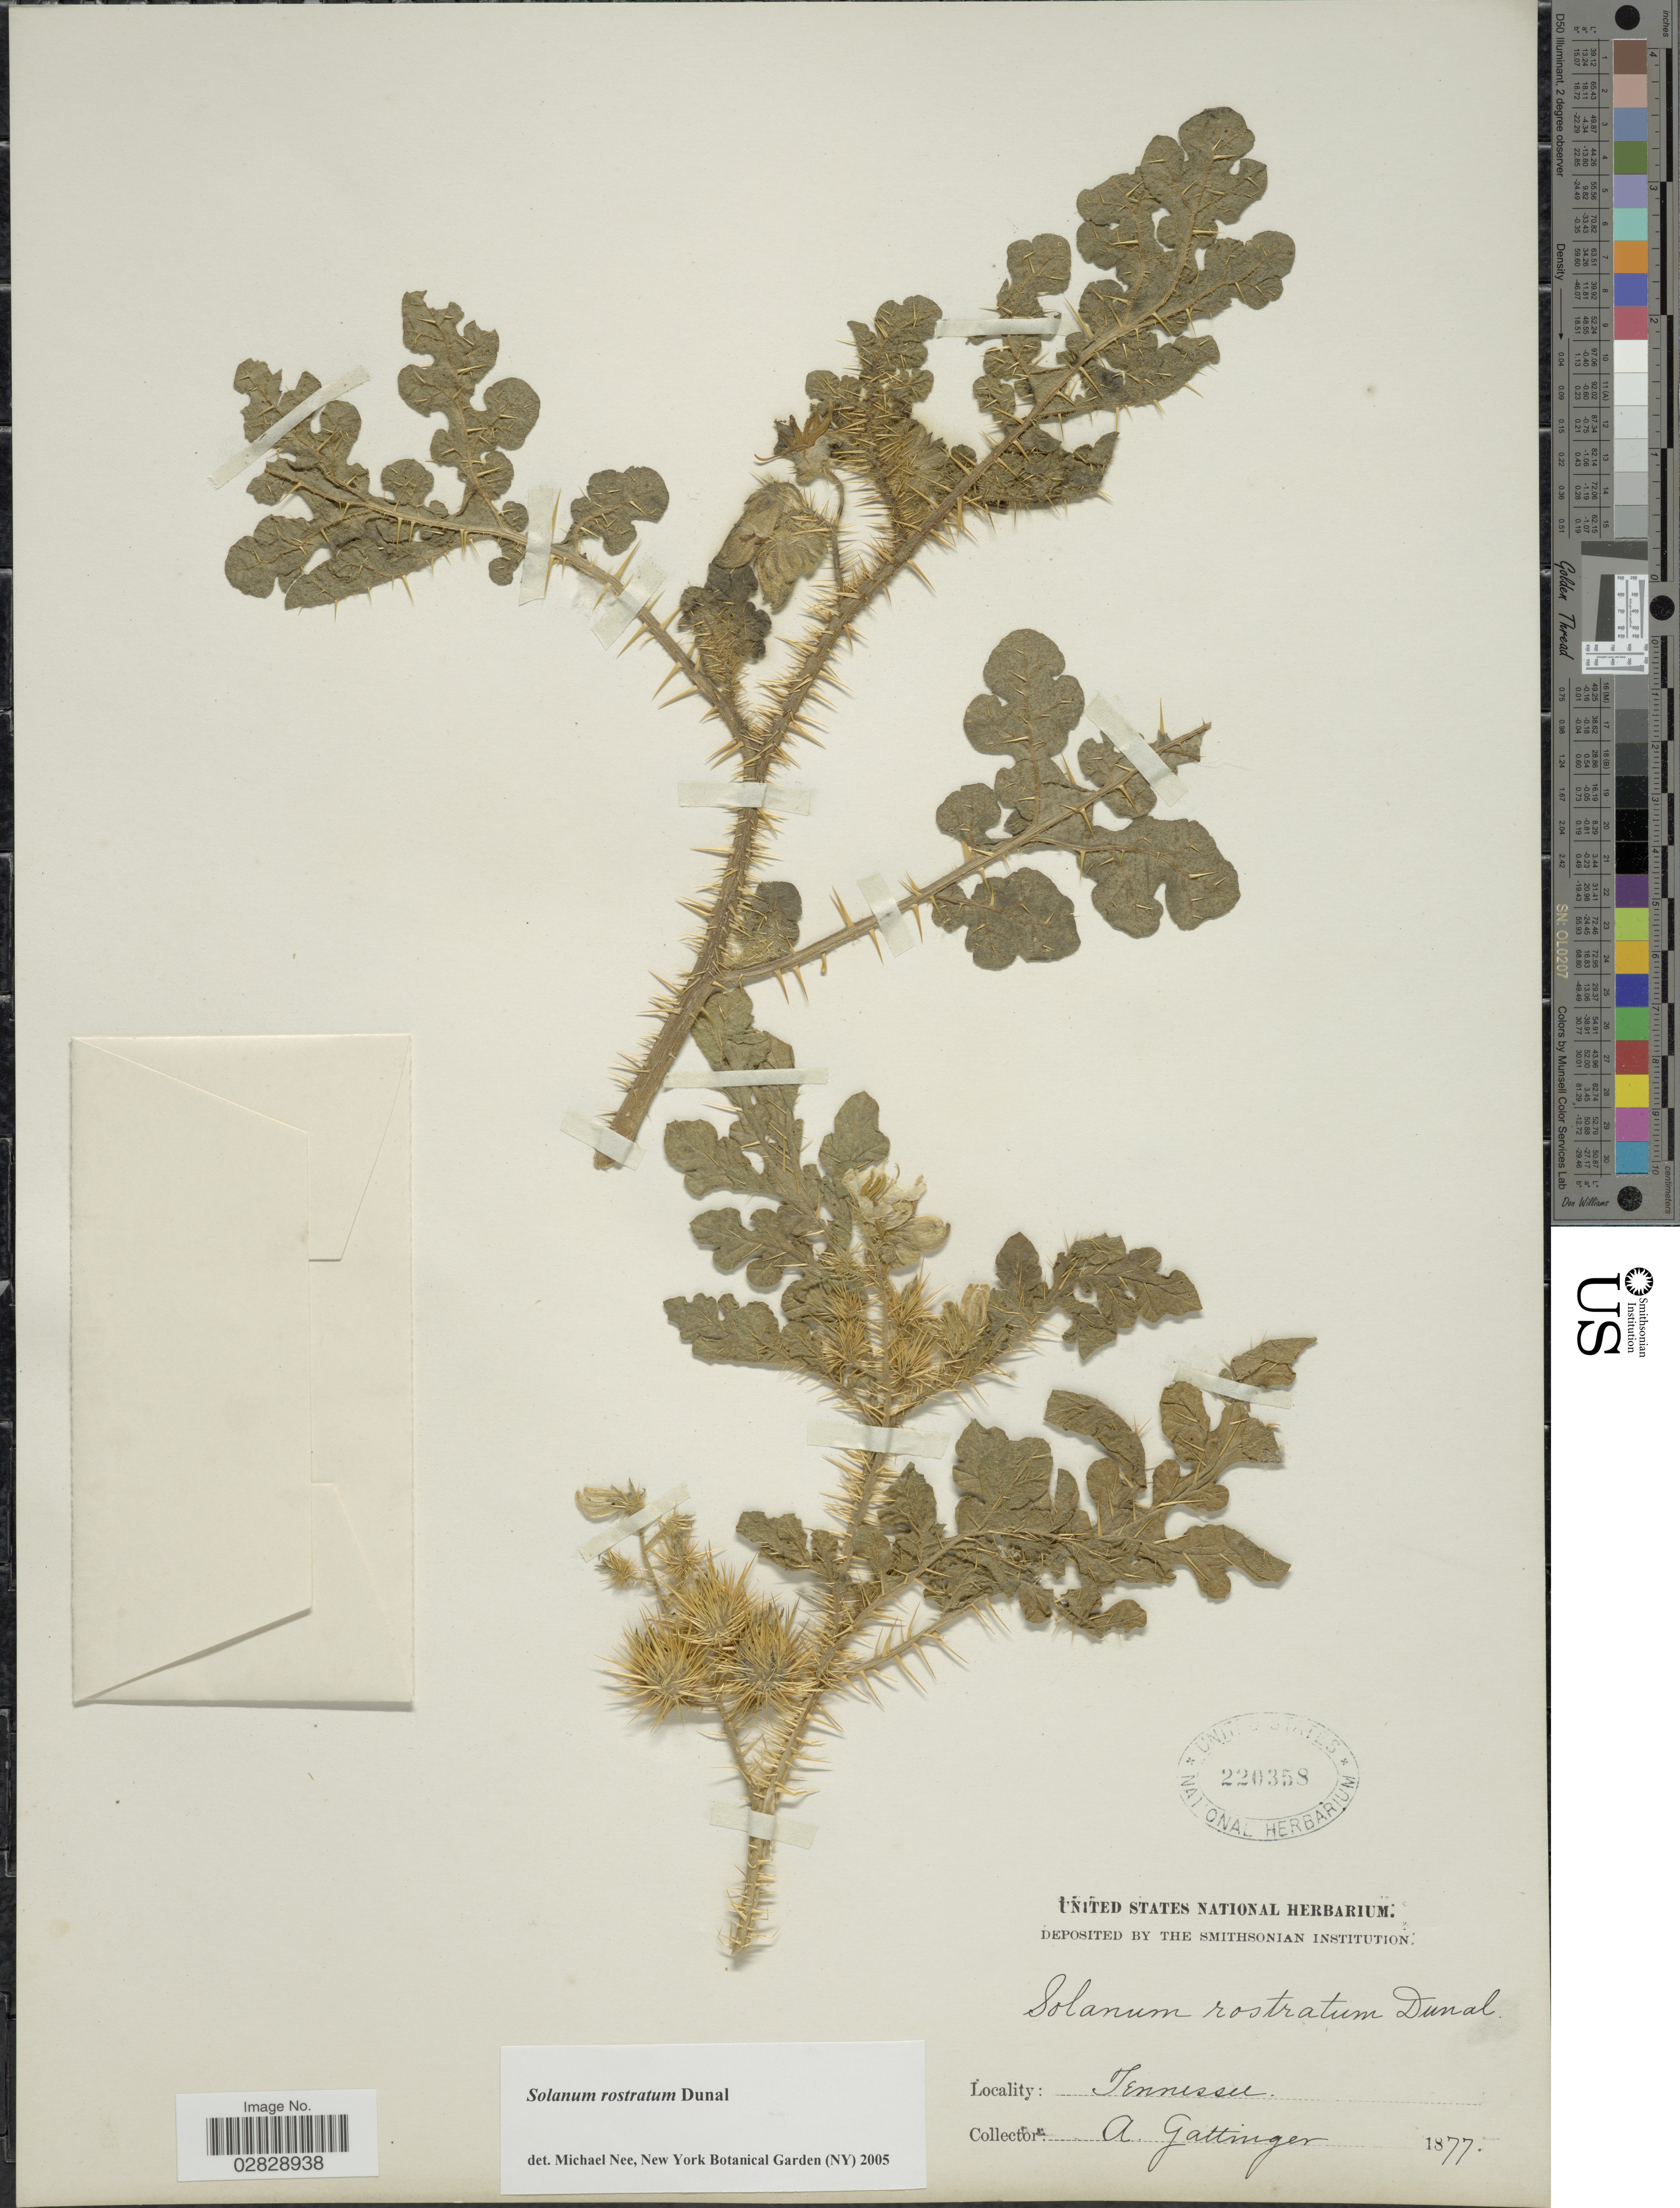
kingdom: Plantae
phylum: Tracheophyta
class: Magnoliopsida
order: Solanales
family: Solanaceae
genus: Solanum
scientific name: Solanum rostratum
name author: Dunal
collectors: A. Gattinger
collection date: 1877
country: United States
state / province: Tennessee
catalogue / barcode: US 220358